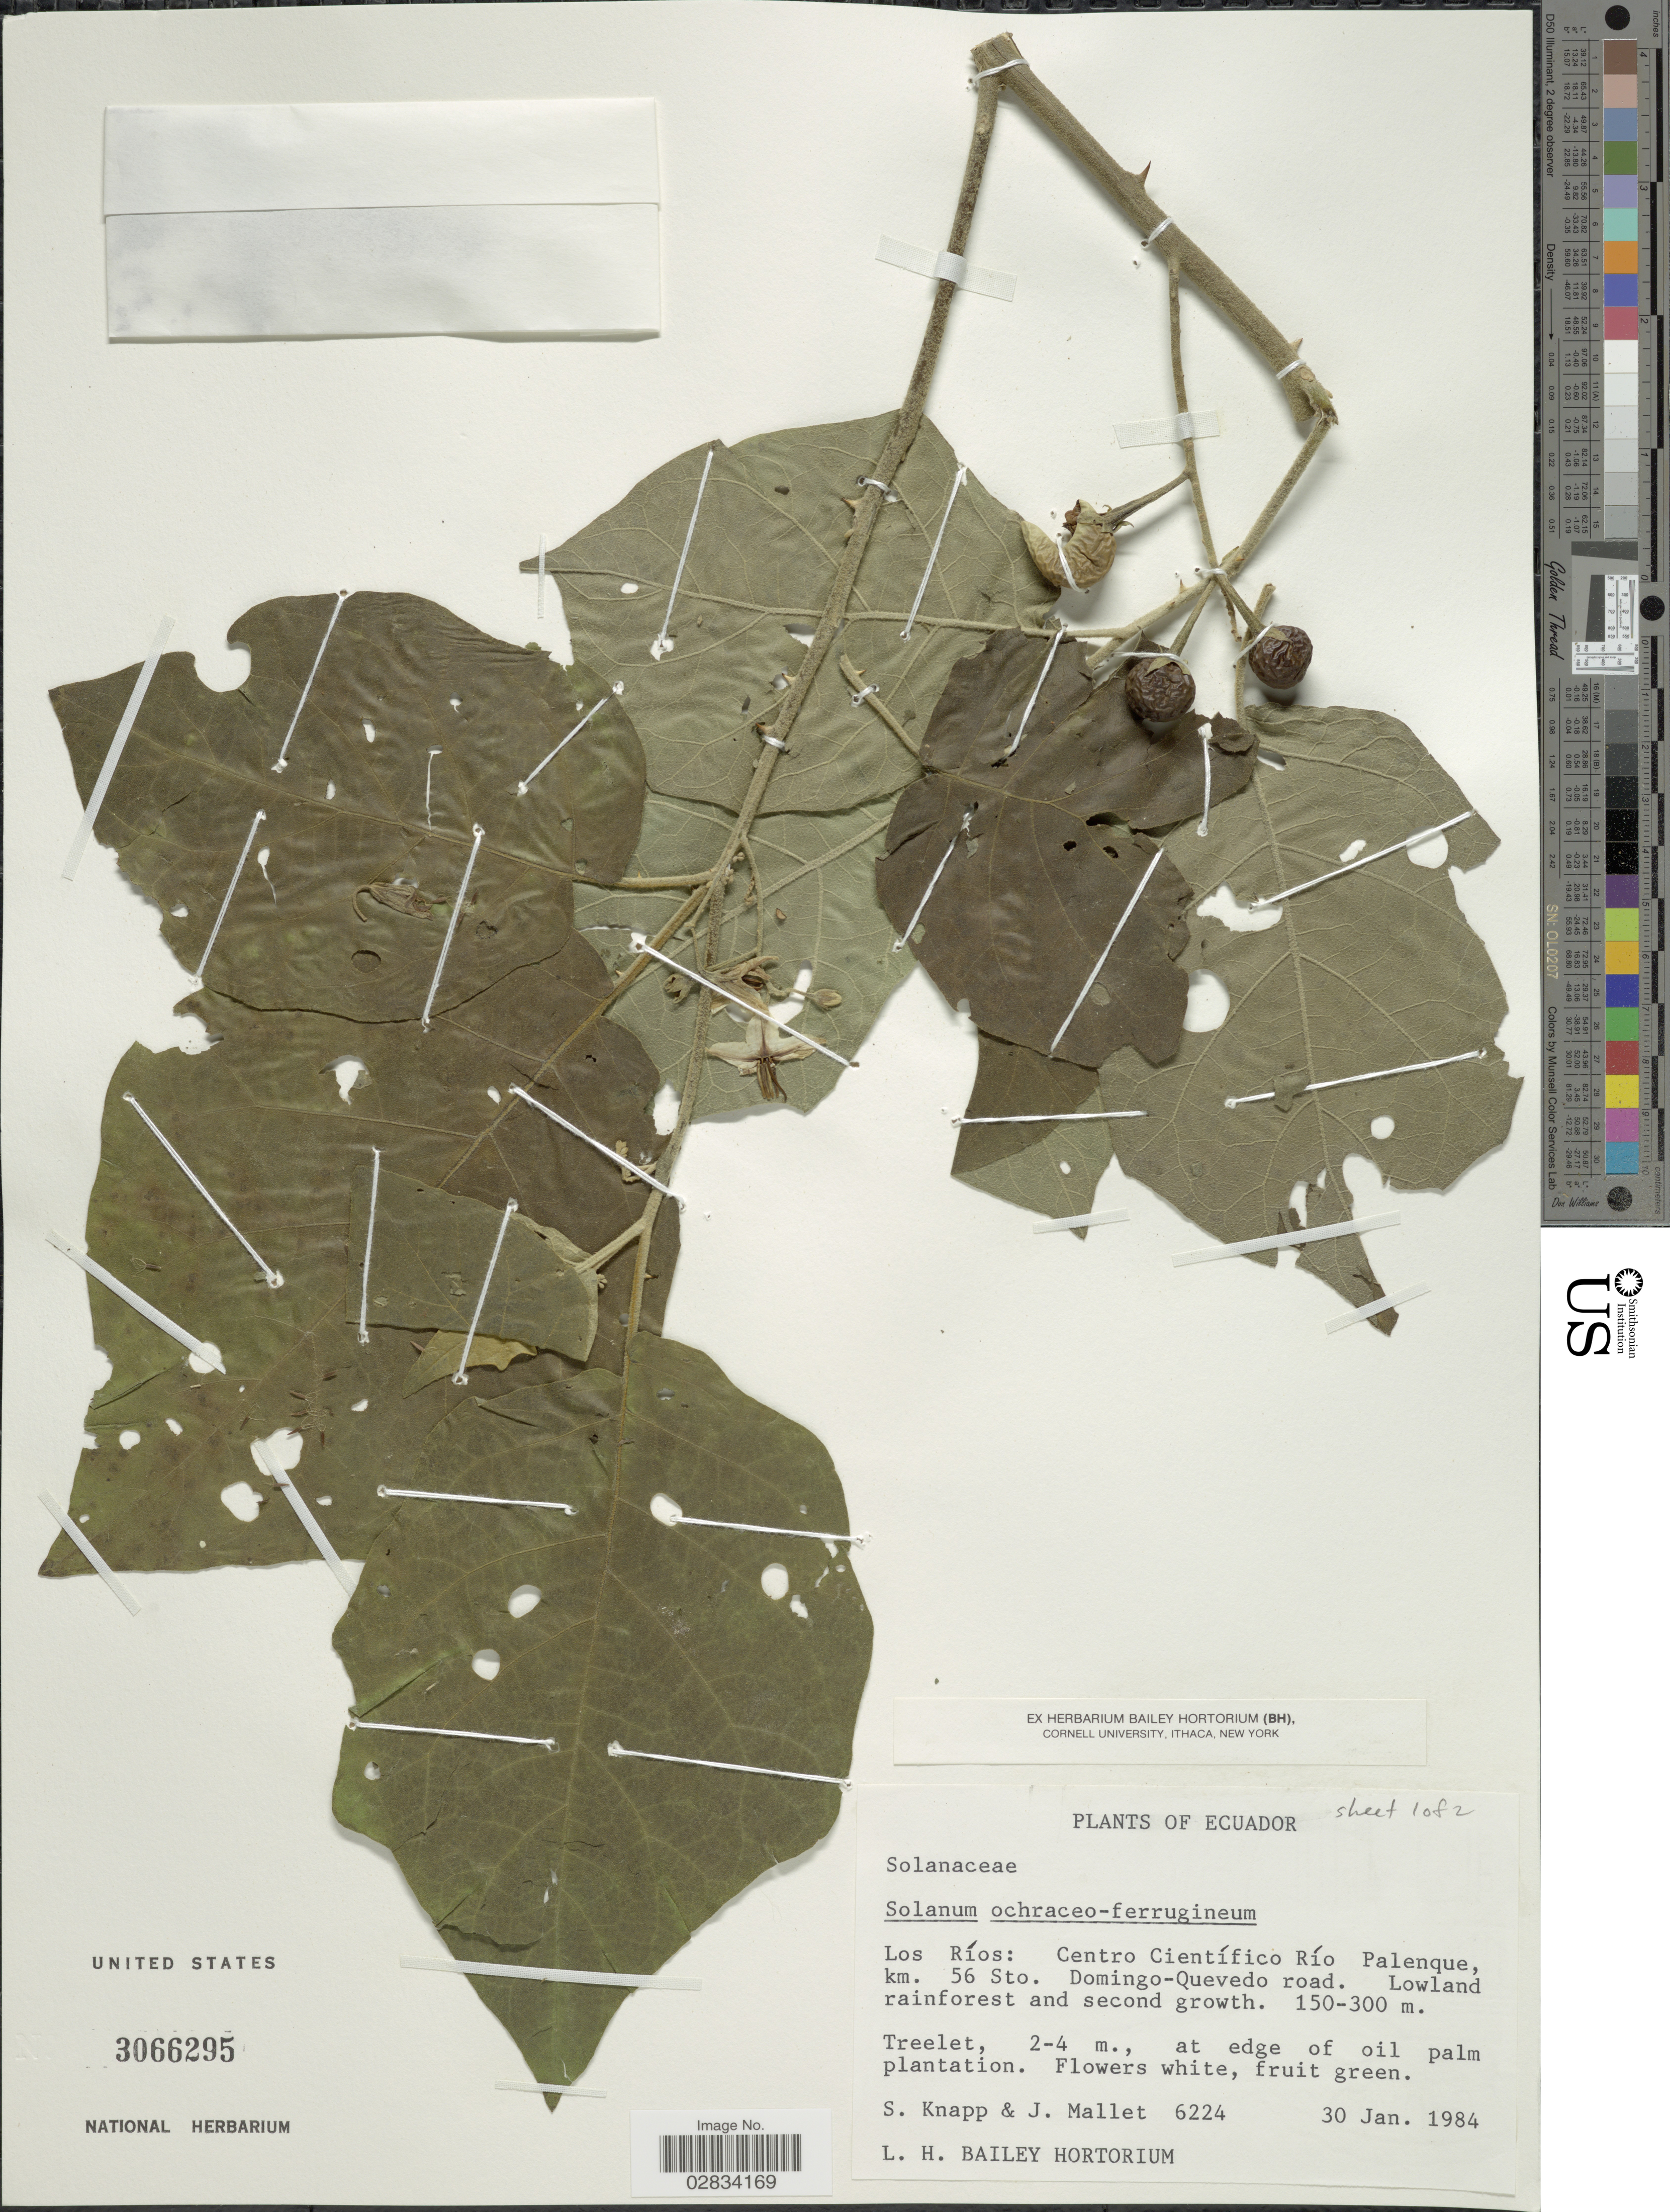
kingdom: Plantae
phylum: Tracheophyta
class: Magnoliopsida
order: Solanales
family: Solanaceae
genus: Solanum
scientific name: Solanum ochraceo-ferrugineum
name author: (Dunal) Fernald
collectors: S. Knapp & J. Mallet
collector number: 6224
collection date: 1984-01-30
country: Ecuador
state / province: Los Ríos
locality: Centro Científico Río Palenque, km. 56 Sto. Domingo-Quevedo road.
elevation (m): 150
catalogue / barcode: US 3066295